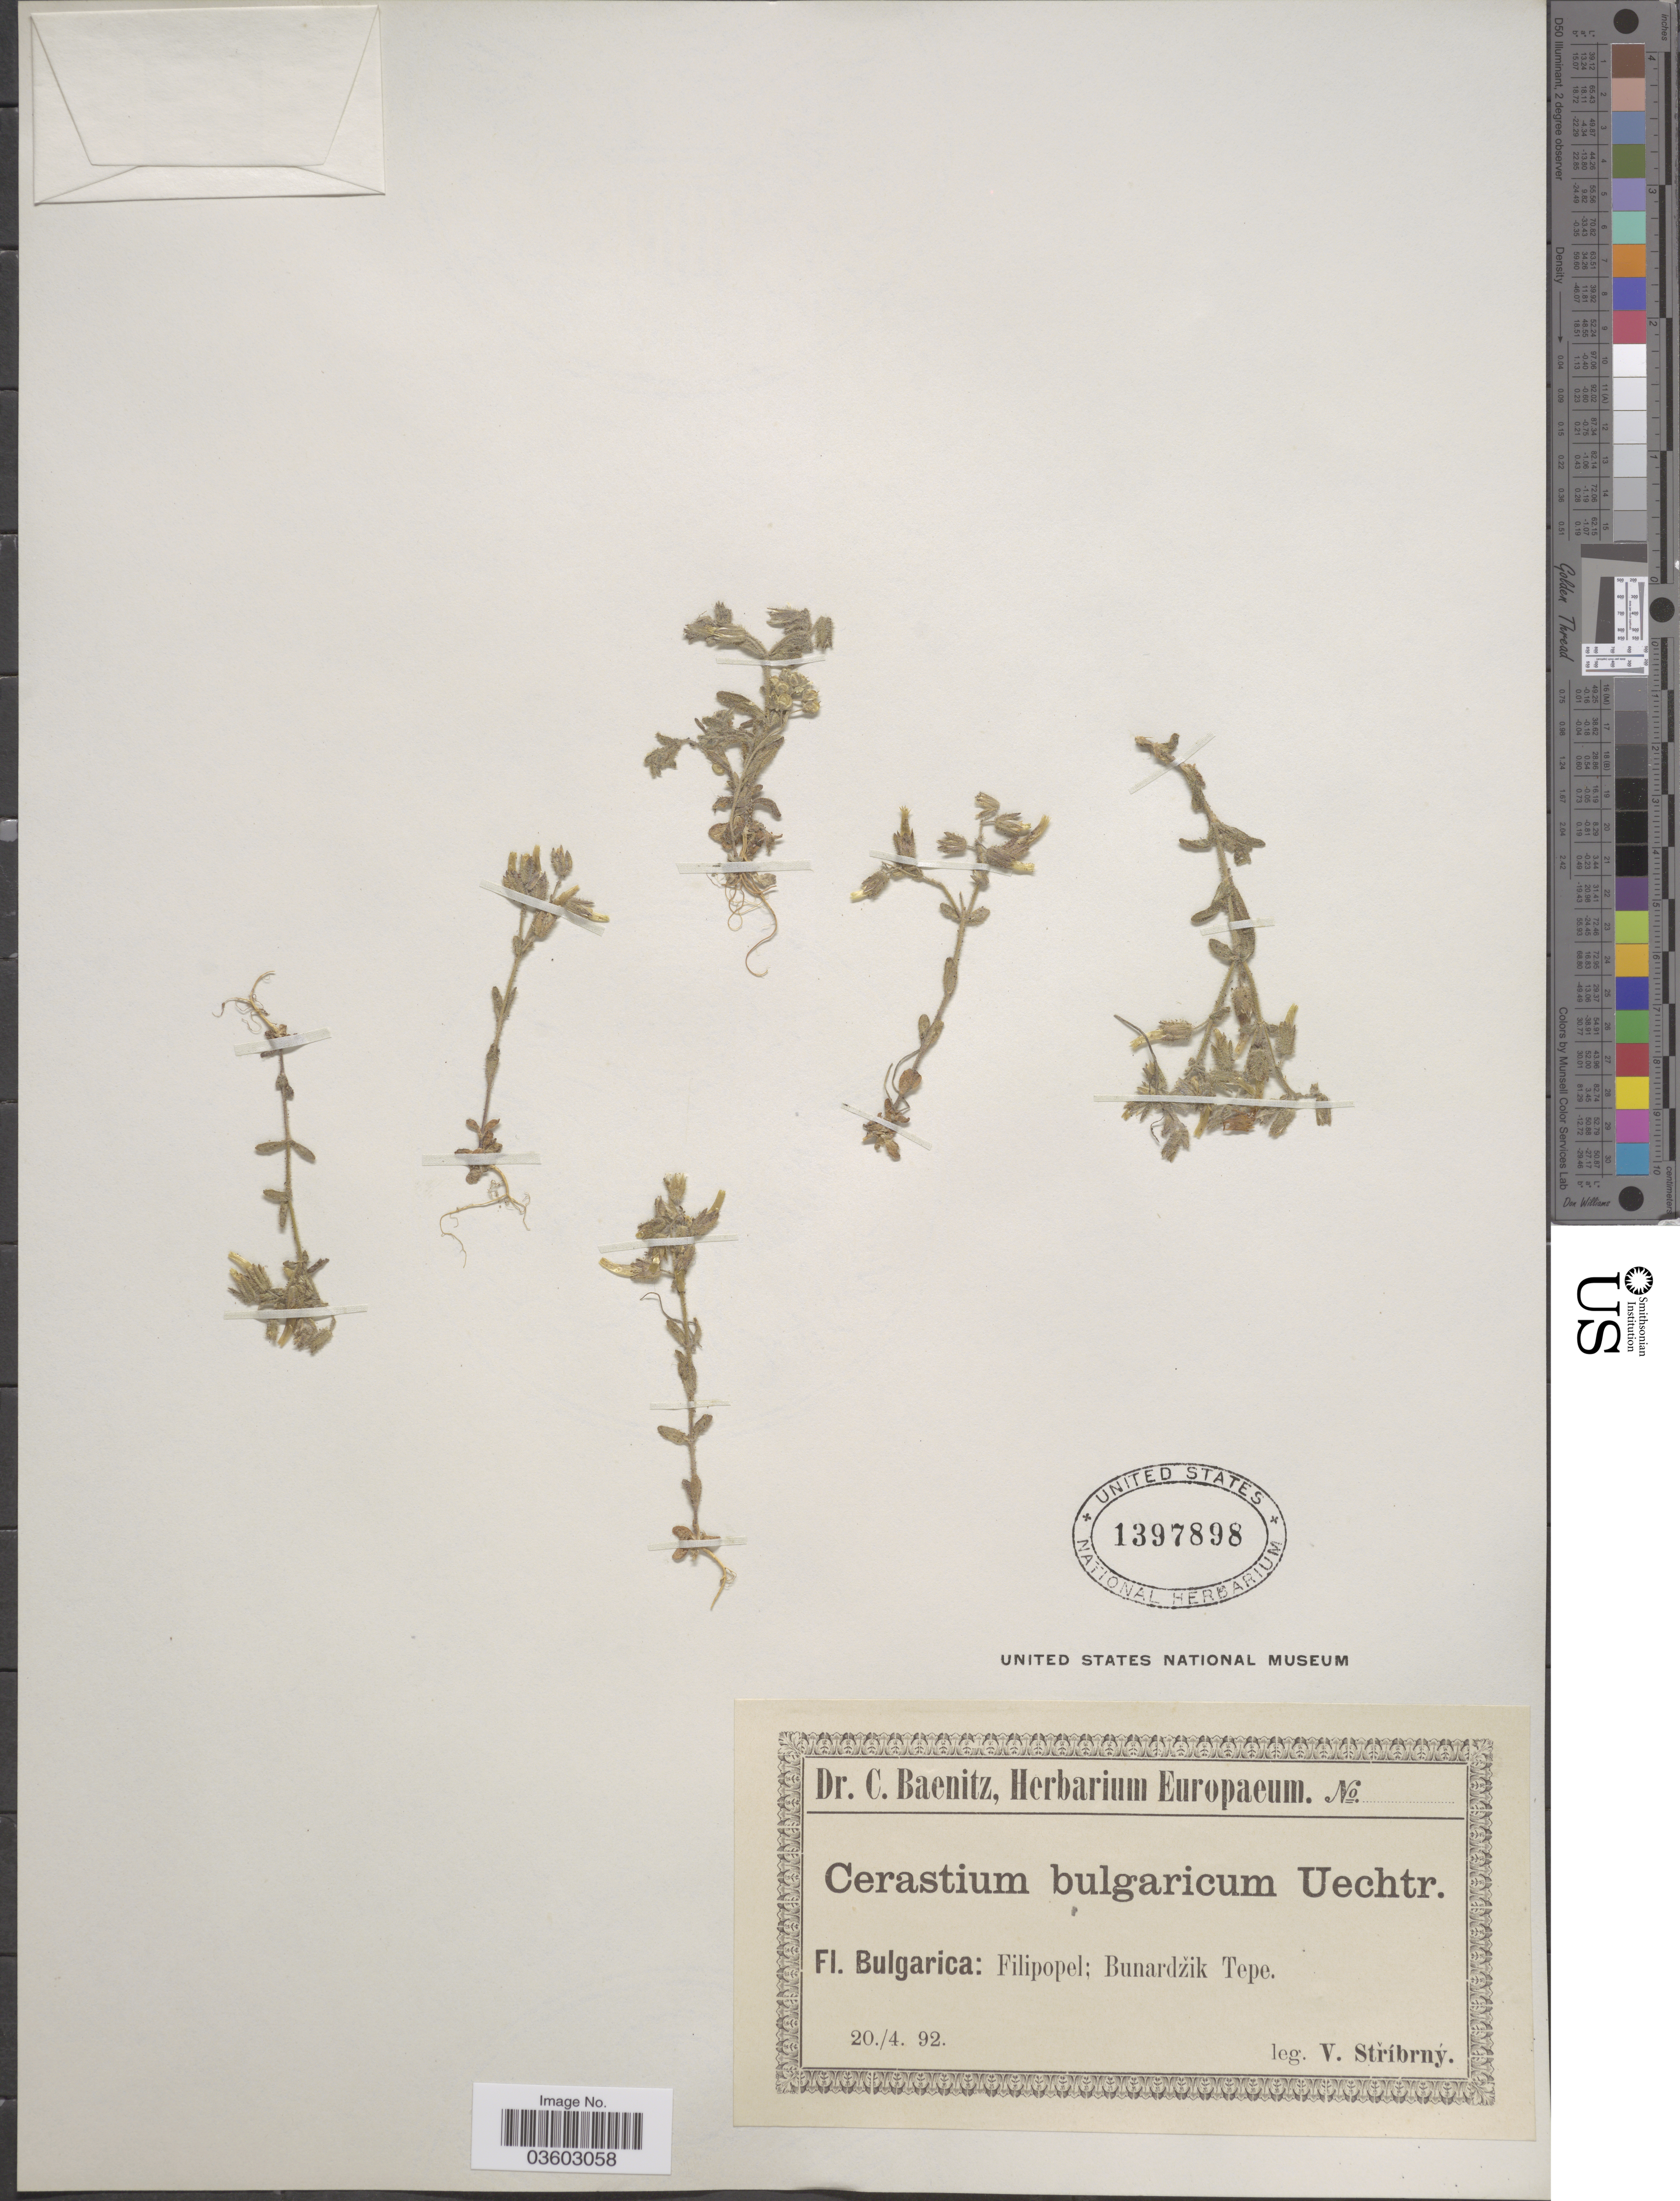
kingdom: Plantae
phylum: Tracheophyta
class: Magnoliopsida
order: Caryophyllales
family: Caryophyllaceae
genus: Cerastium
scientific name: Cerastium bulgaricum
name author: Uechtr.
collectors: V. Stribrny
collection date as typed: Transcribed d/m/y: 20/4/92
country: Bulgaria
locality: Filipopel; Bunardžik Tepe.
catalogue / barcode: US 1397898